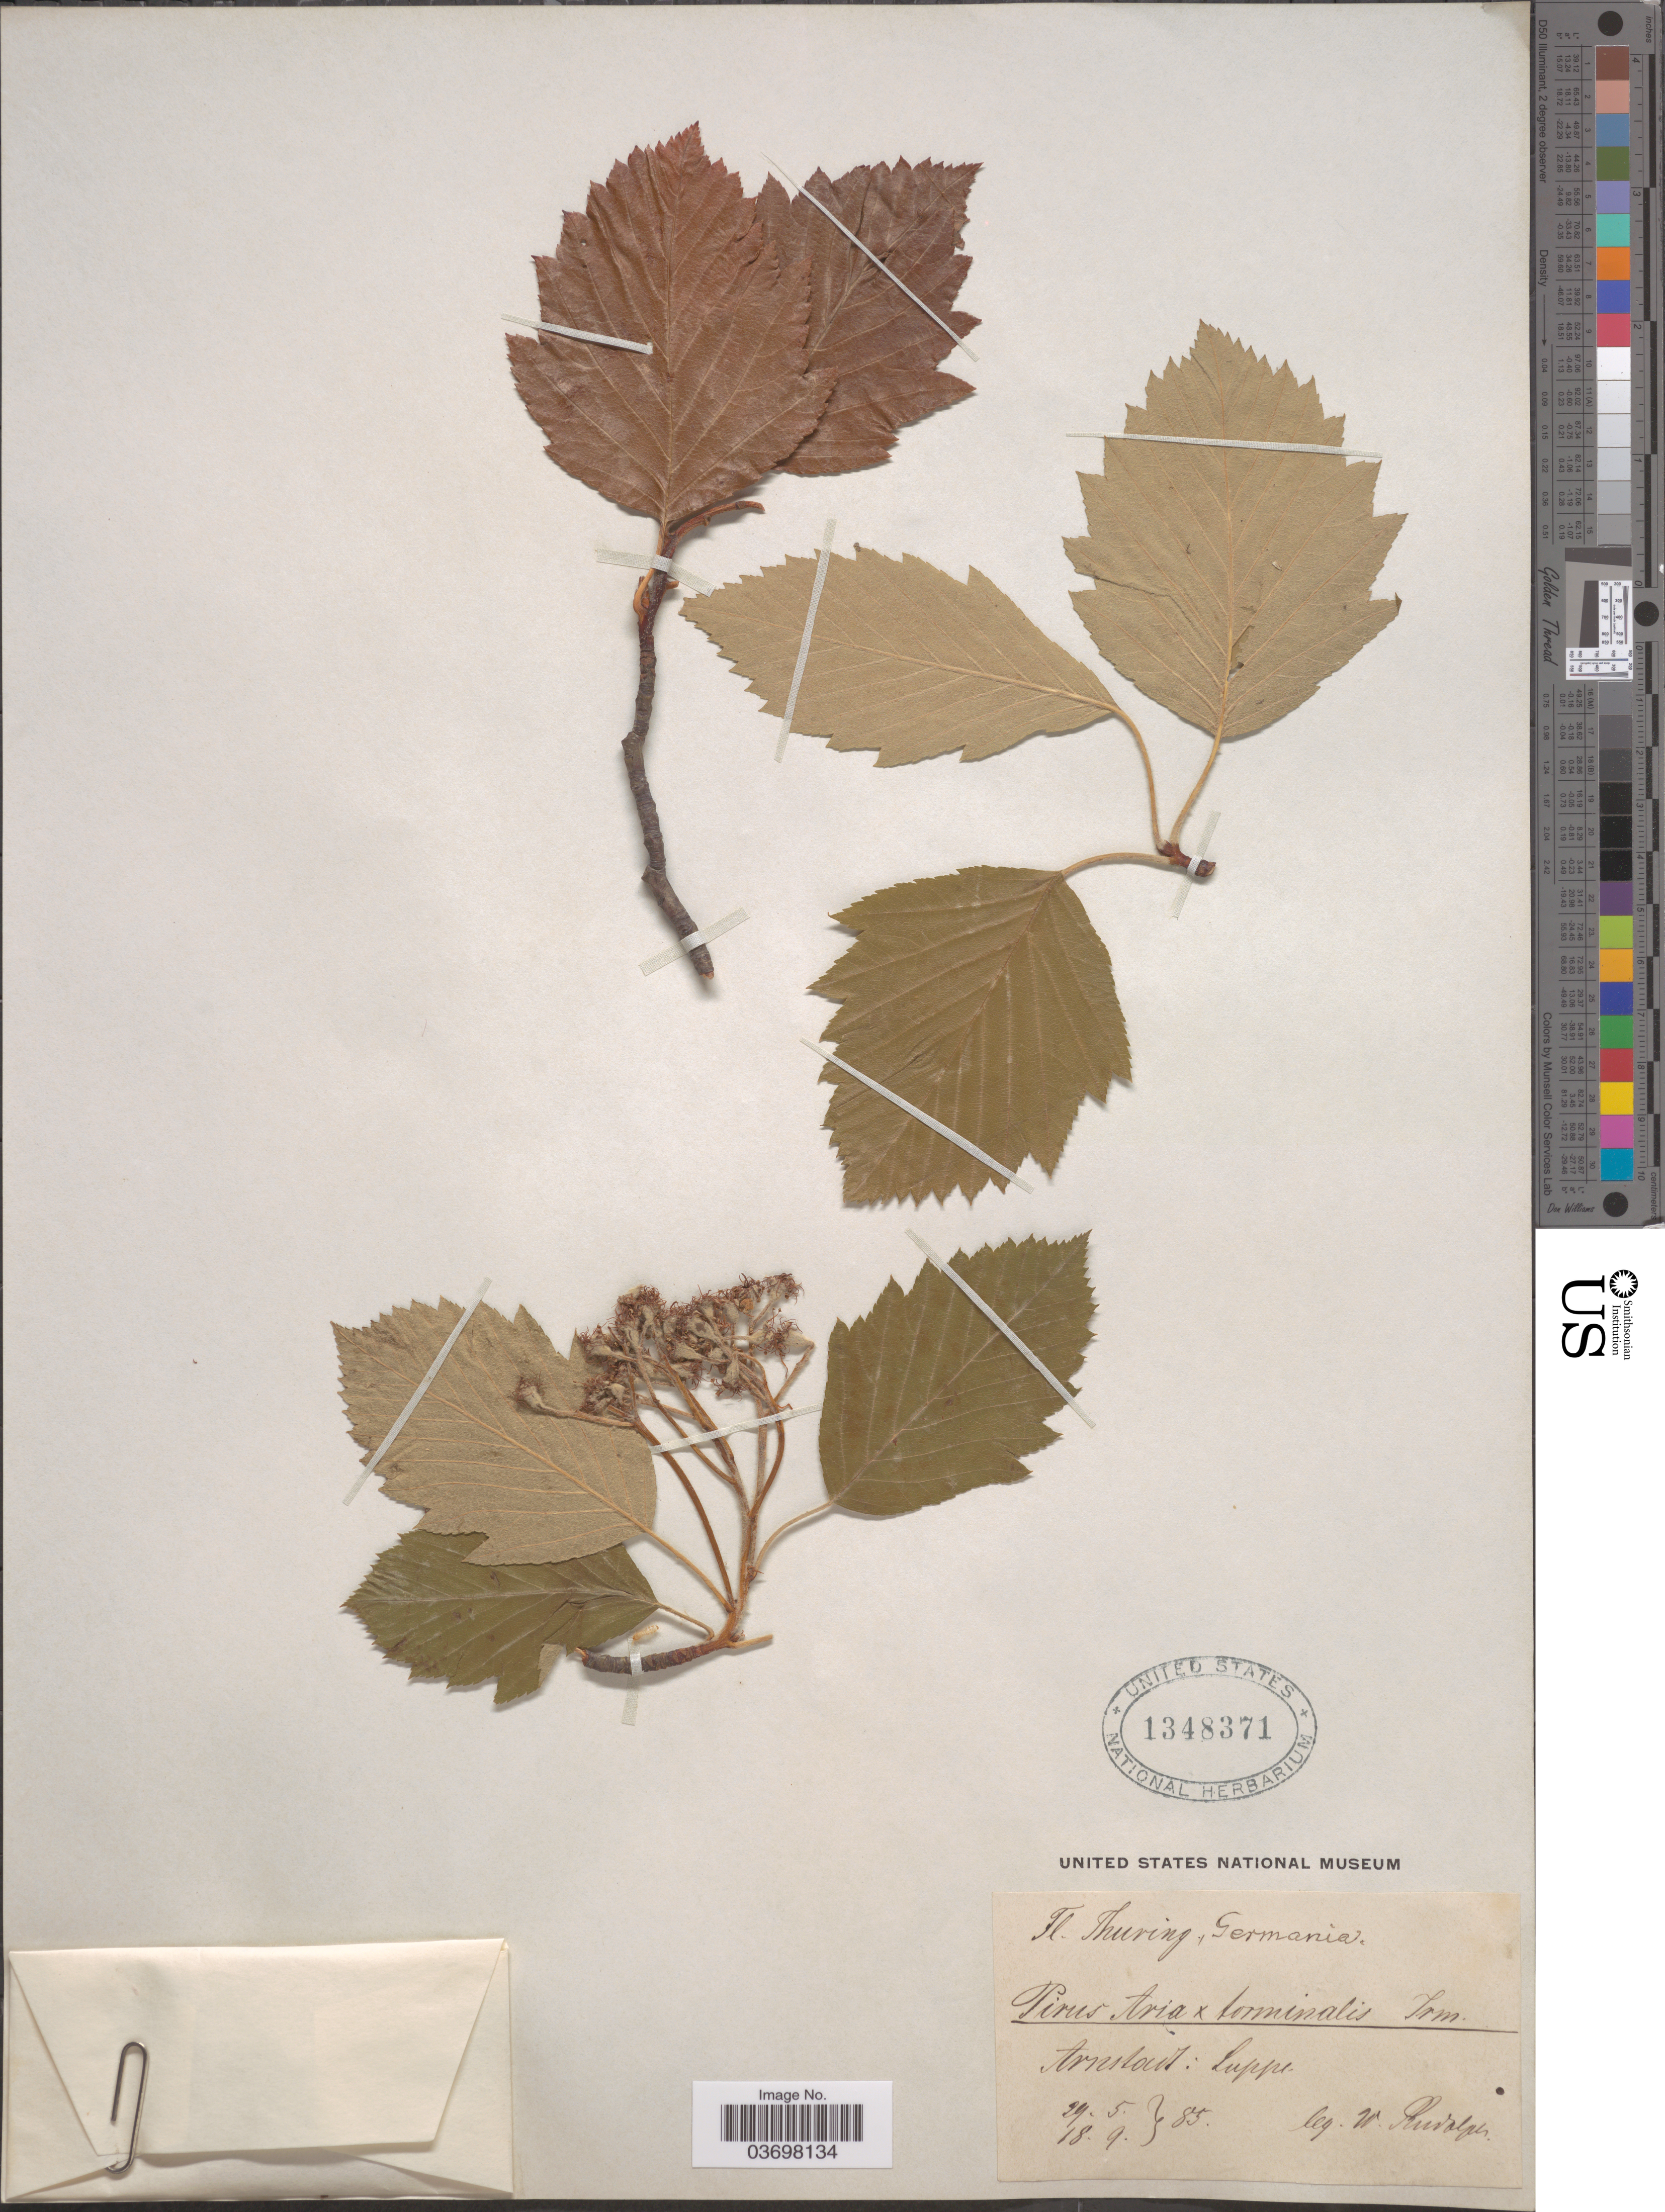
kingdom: Plantae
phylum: Tracheophyta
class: Magnoliopsida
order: Rosales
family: Rosaceae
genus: Sorbus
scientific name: Sorbus torminalis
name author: (L.) Crantz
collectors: W. Rudolph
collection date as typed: Transcribed d/m/y: 29/5/85 to 18/9/85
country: Germany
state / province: Thuringia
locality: Fl. Thuring. Germania. Arnistad: Luppe.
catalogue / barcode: US 1348371